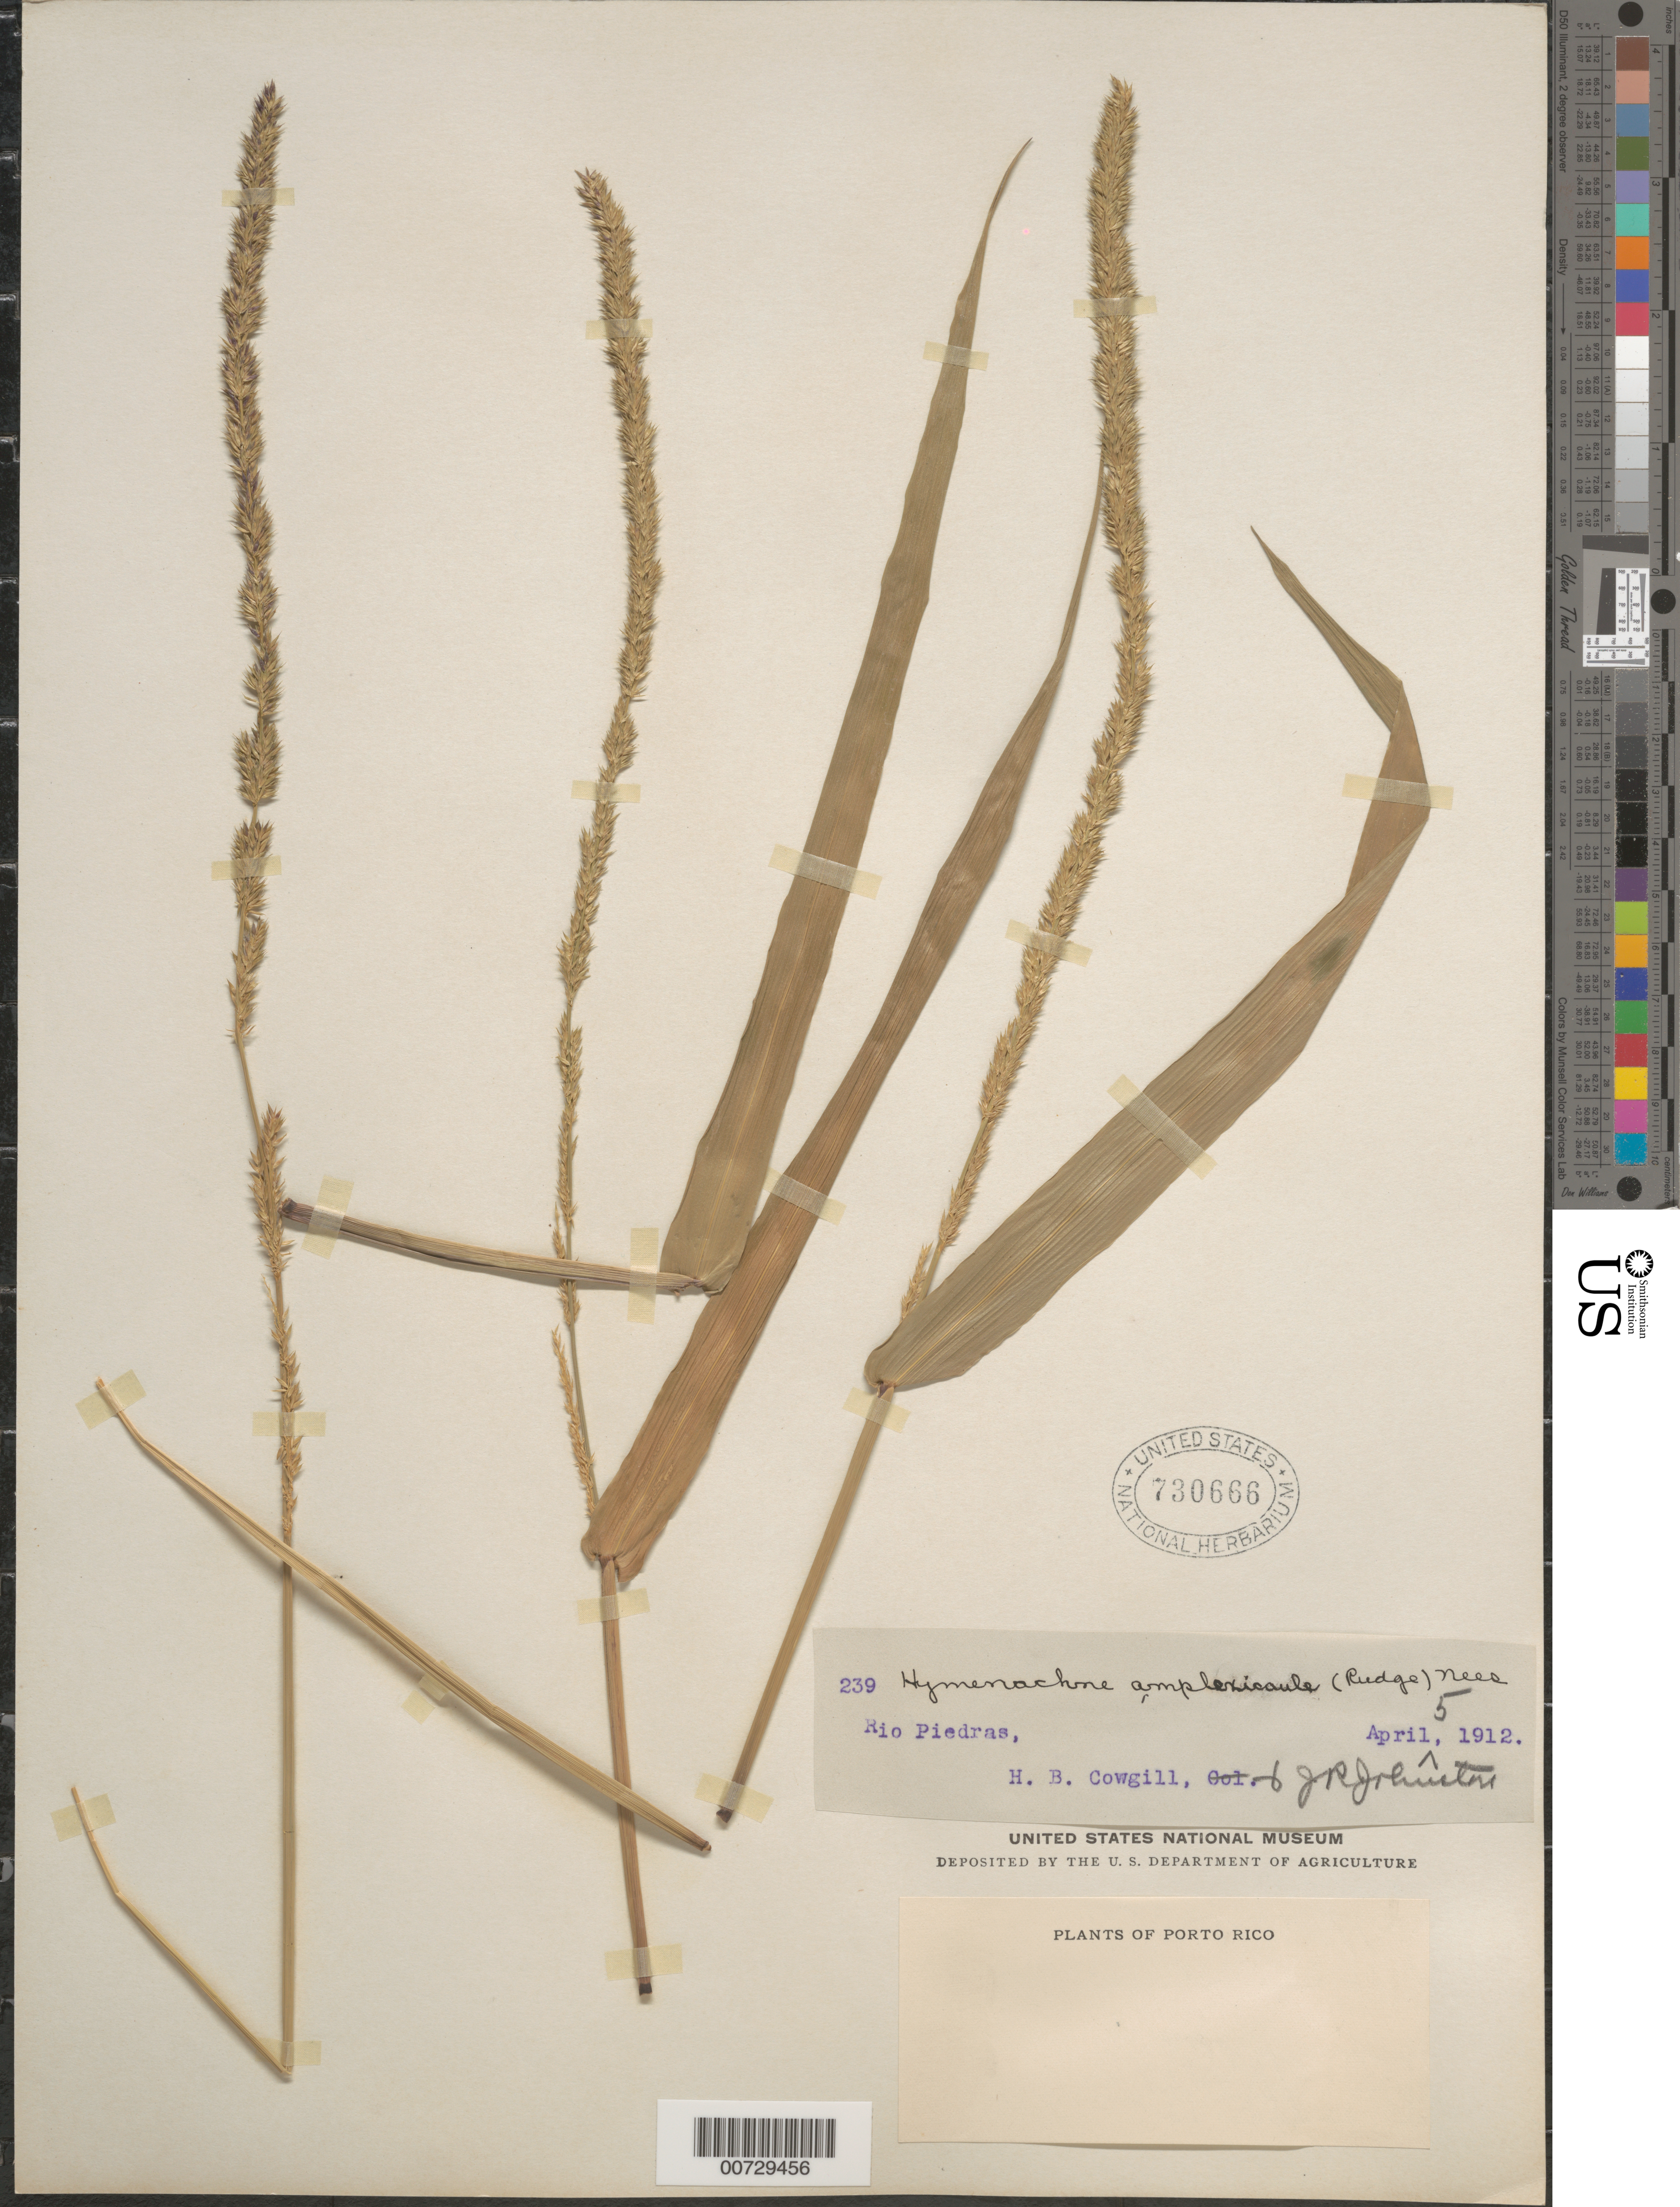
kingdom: Plantae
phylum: Tracheophyta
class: Liliopsida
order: Poales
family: Poaceae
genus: Hymenachne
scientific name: Hymenachne amplexicaulis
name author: (Rudge) Nees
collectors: H. Cowgill & J. Johnston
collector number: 239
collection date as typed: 05 Apr 1912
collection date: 1912-04-05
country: Puerto Rico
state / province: San Juan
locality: Río Piedras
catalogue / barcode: US 730666